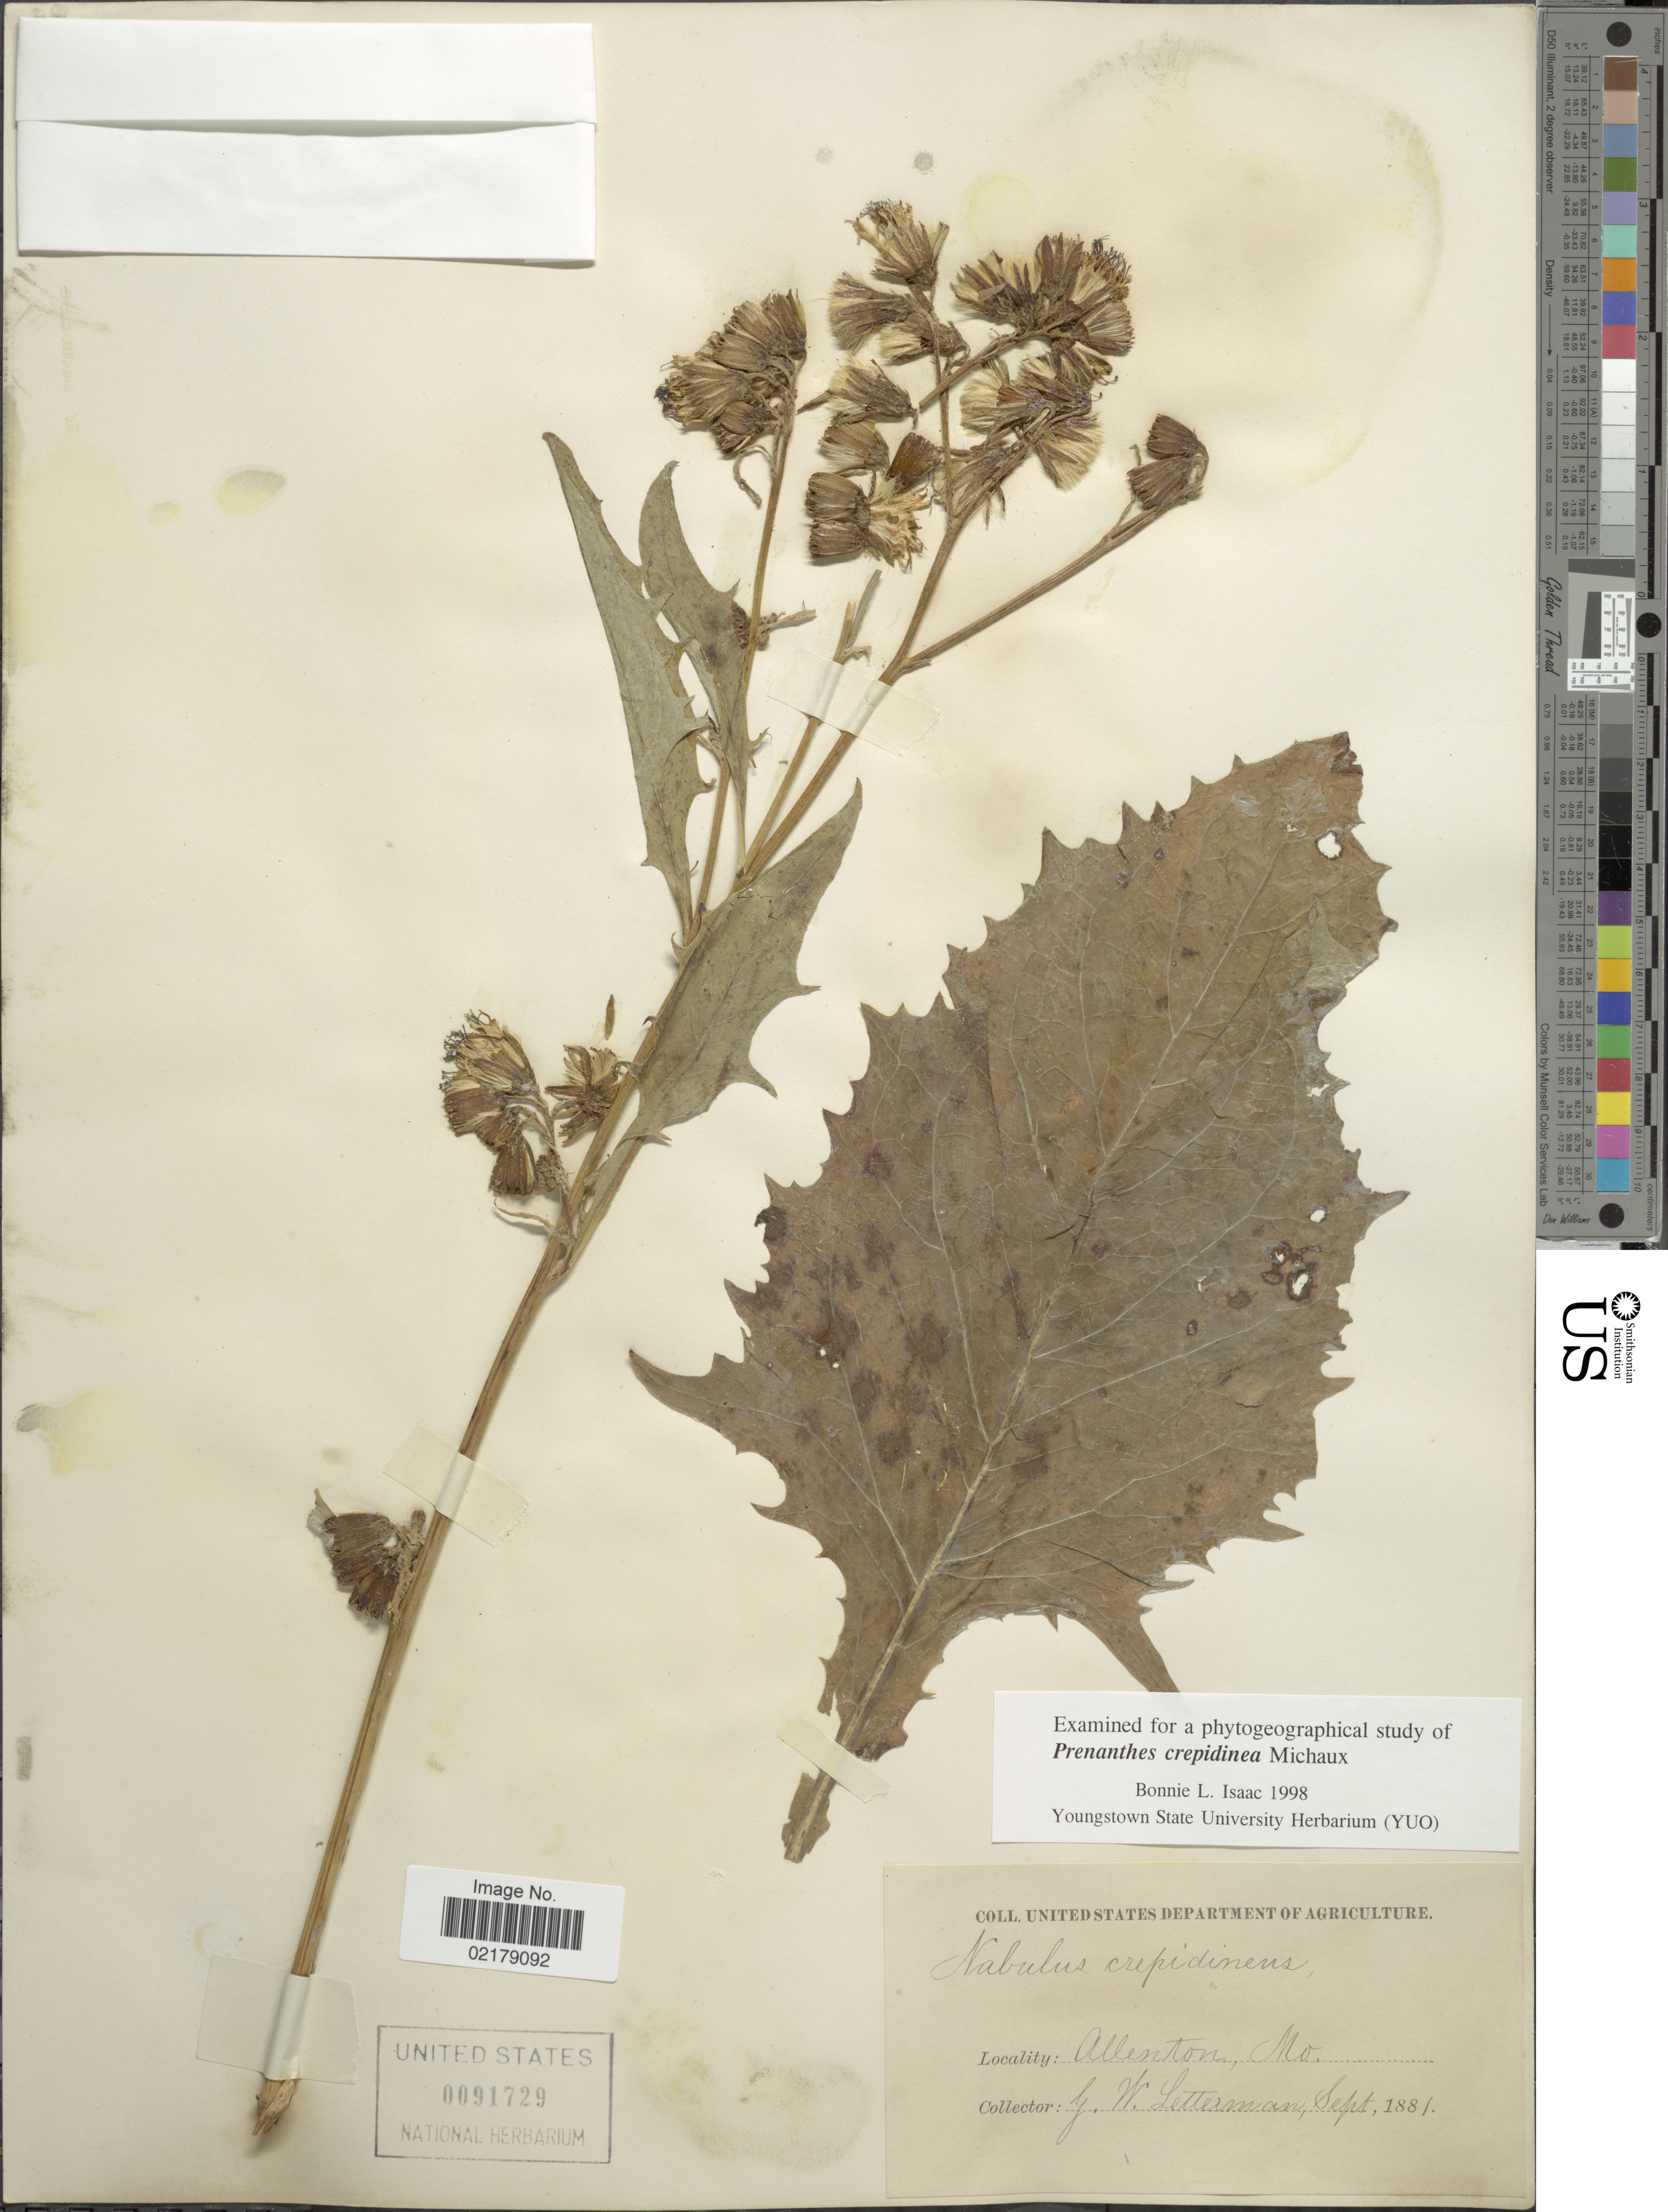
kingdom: Plantae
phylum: Tracheophyta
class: Magnoliopsida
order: Asterales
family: Asteraceae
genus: Prenanthes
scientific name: Prenanthes crepidinea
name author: Michx.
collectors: G. W. Letterman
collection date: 1881-09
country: United States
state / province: Missouri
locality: Allenton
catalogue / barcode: US 91729